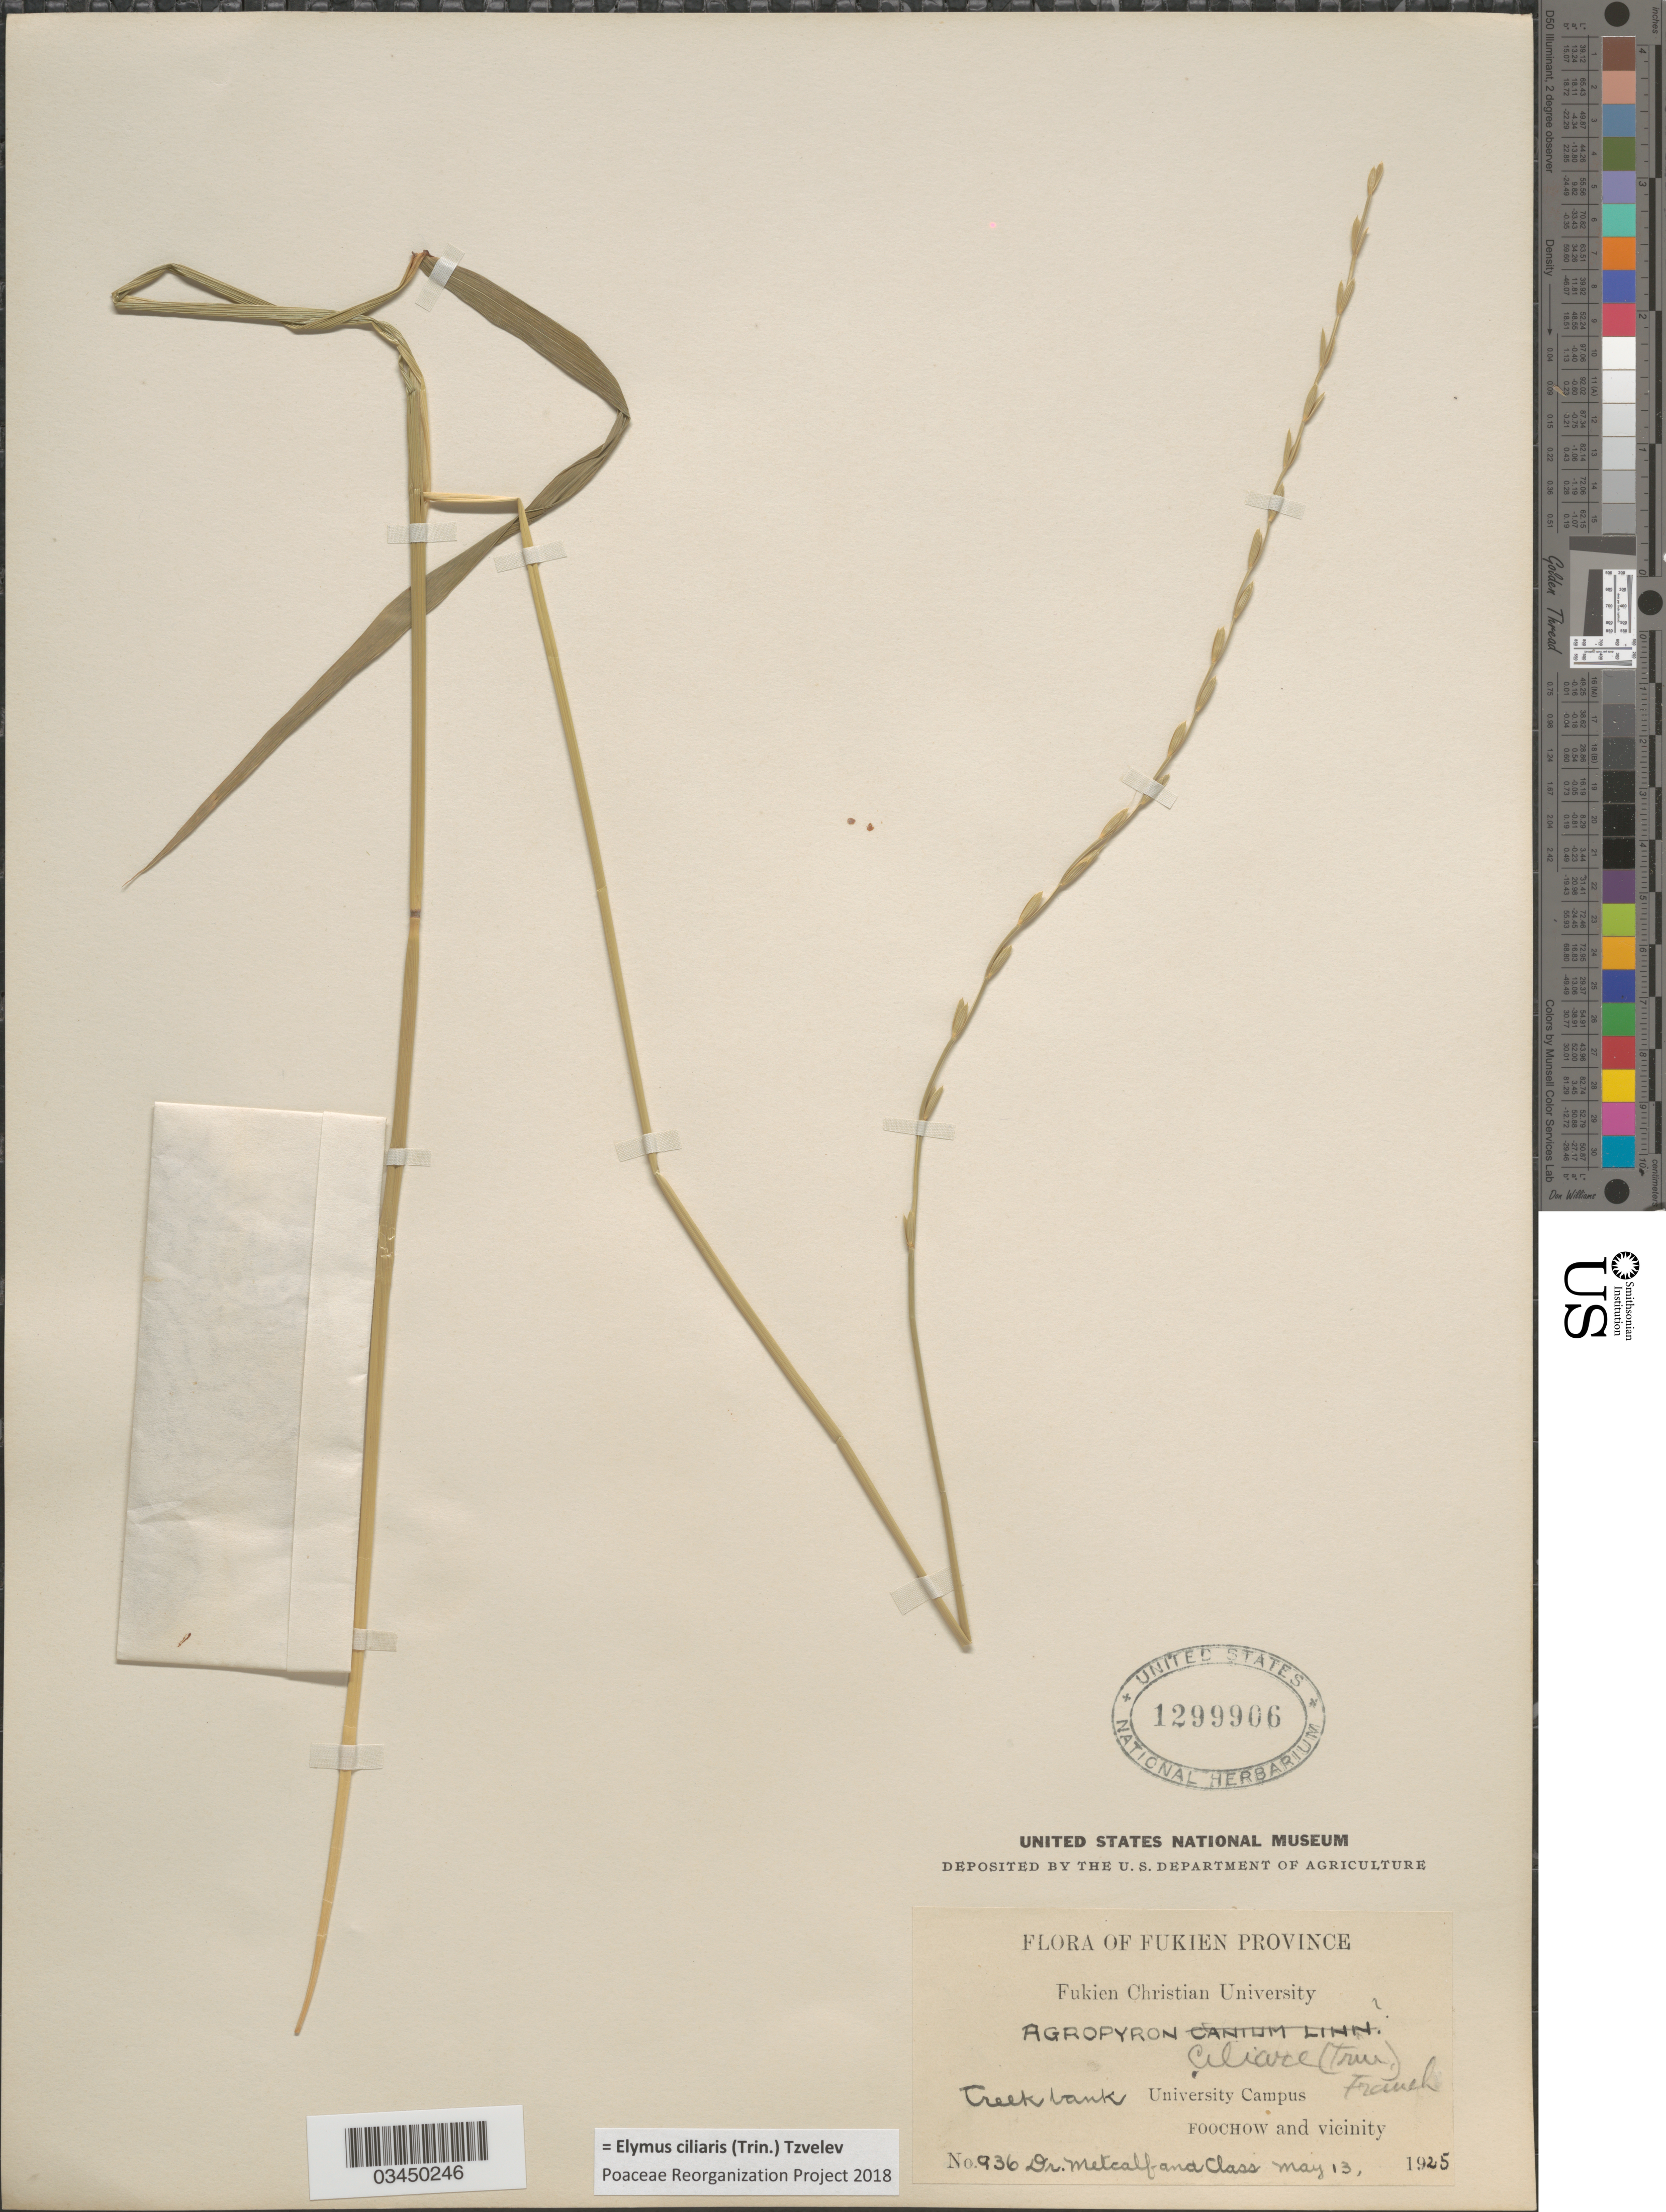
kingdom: Plantae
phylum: Tracheophyta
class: Liliopsida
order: Poales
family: Poaceae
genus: Elymus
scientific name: Elymus ciliaris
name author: (Trin.) Tzvelev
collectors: -. Metcalf & Class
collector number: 936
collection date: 1925-05-13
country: China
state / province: Fujian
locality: Fukien Province. Creek bank University Campus Foochow and vicinity.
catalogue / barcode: US 1299906